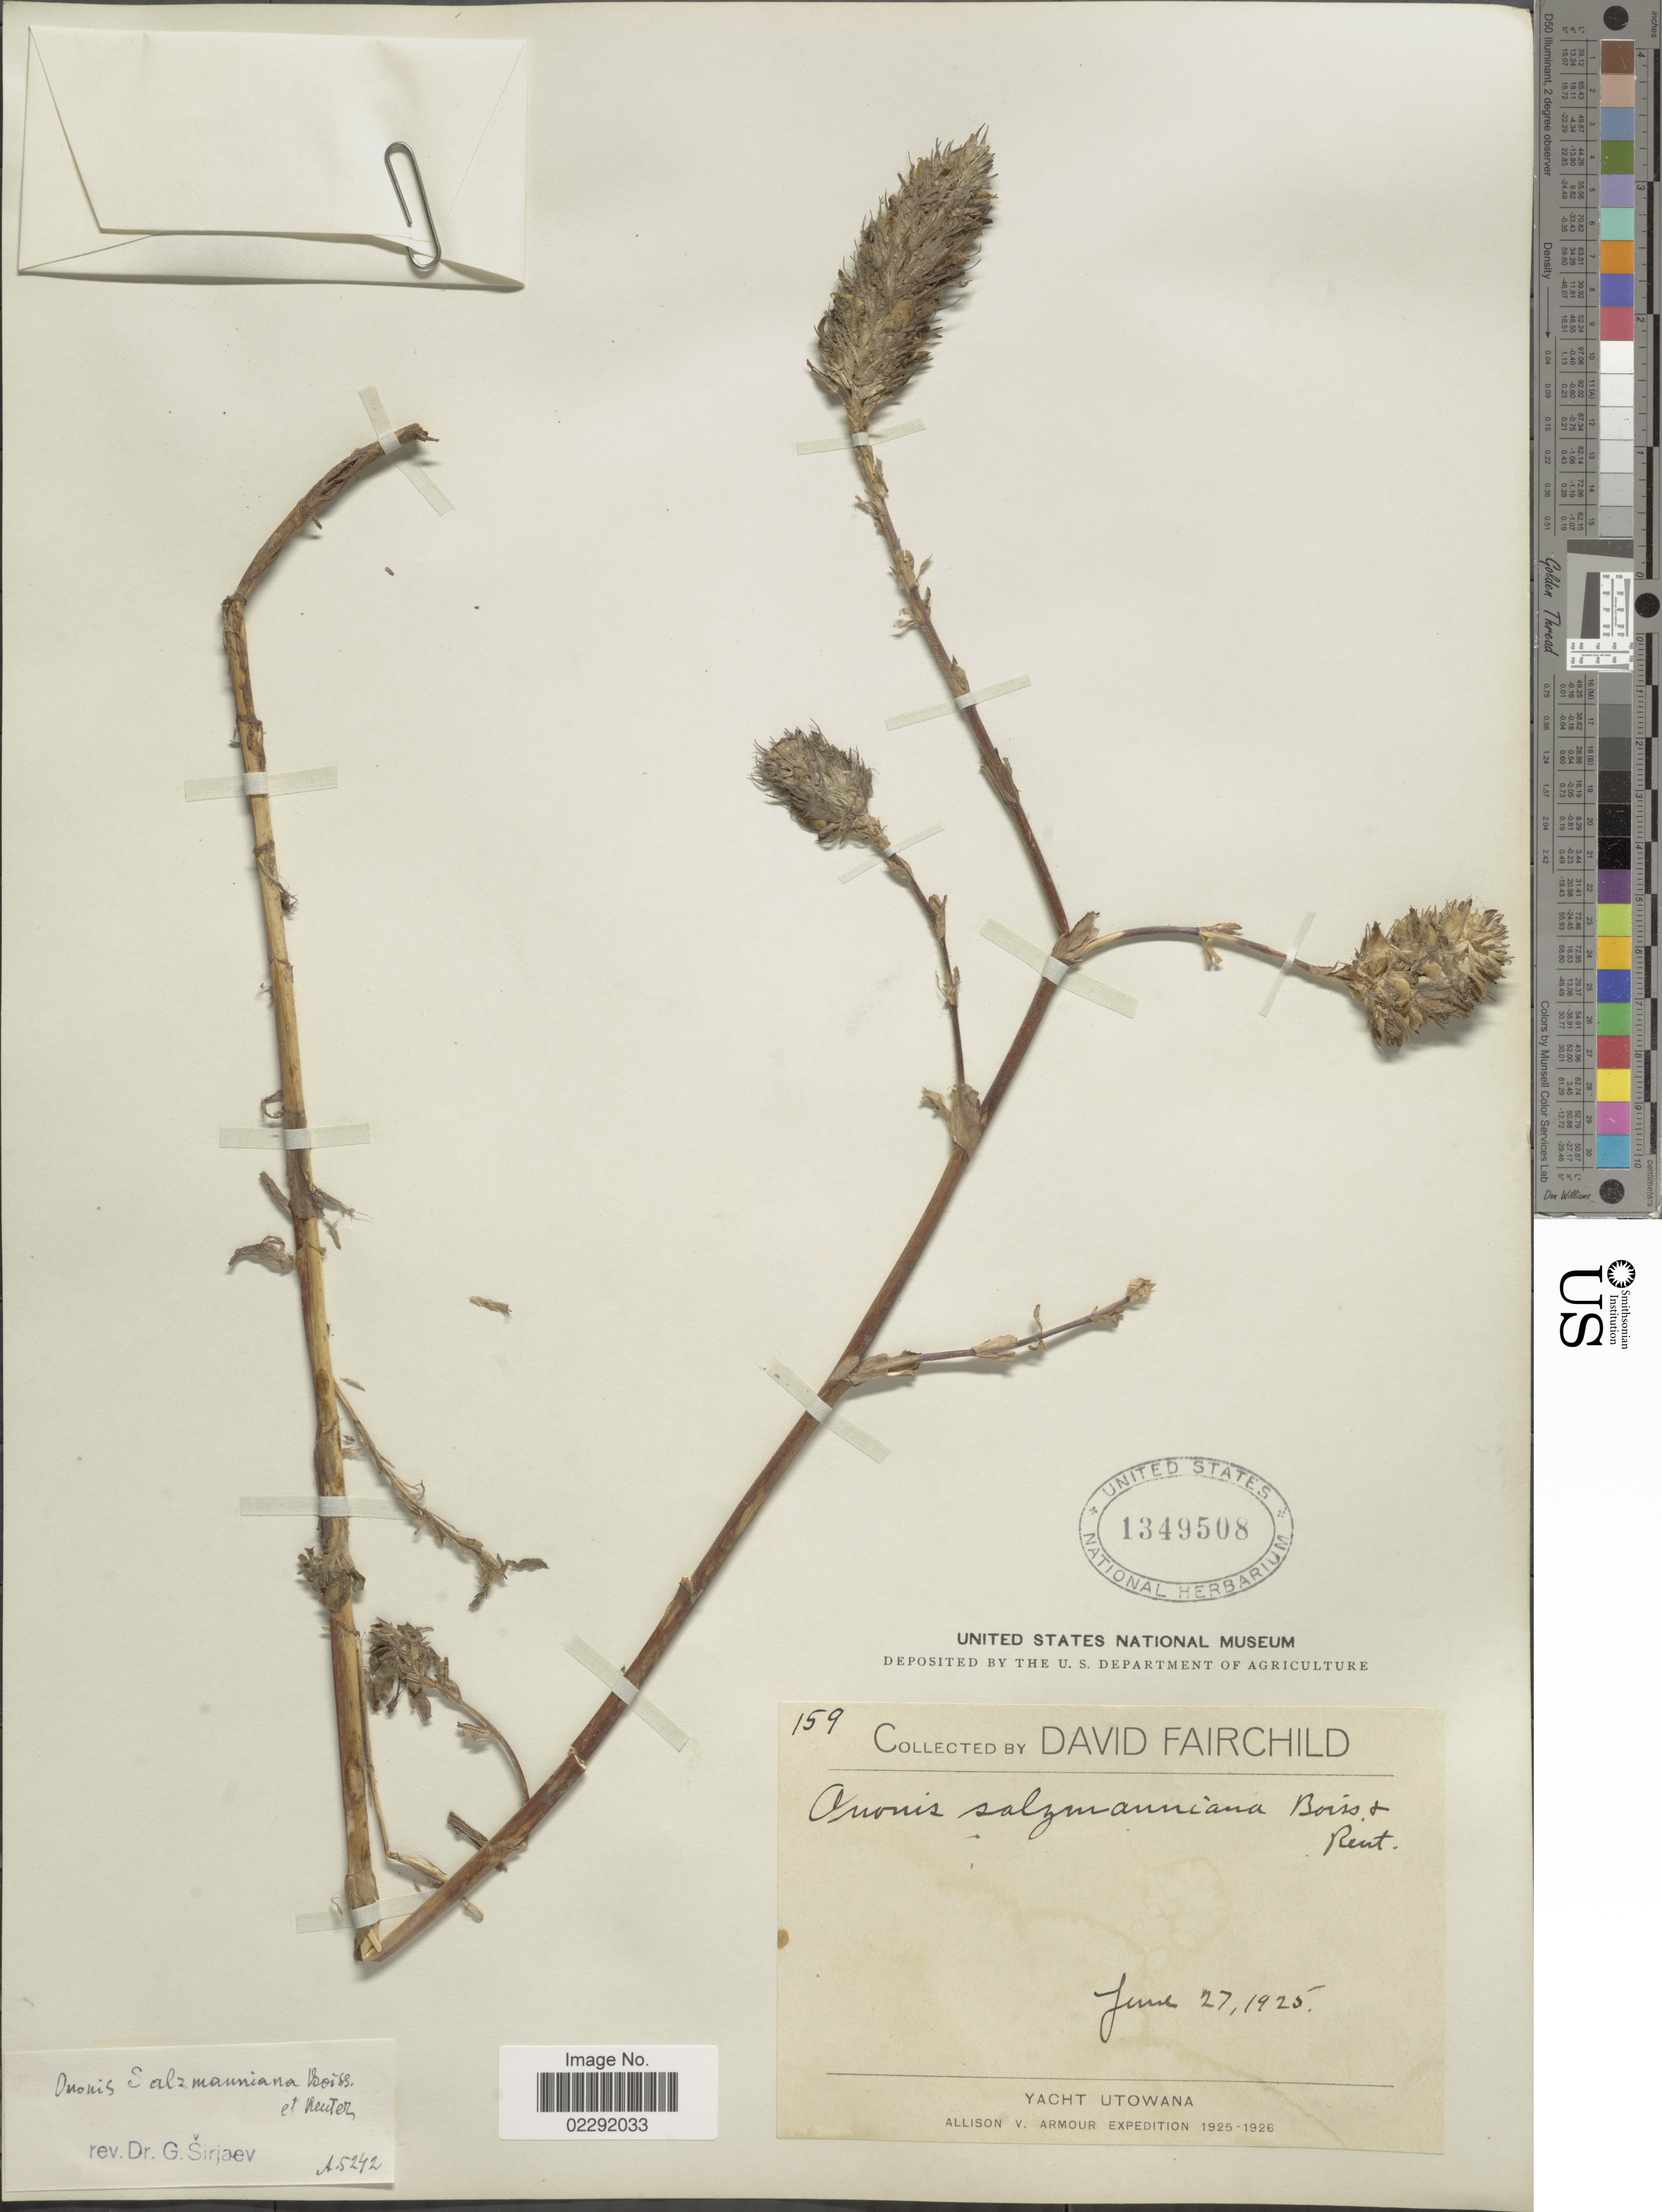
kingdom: Plantae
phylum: Tracheophyta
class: Magnoliopsida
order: Fabales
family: Fabaceae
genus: Ononis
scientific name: Ononis salzamanniana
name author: Boiss. & Reut.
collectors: D. Fairchild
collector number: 159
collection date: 1925-06-27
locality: Yacht Utowana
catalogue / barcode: US 1349508